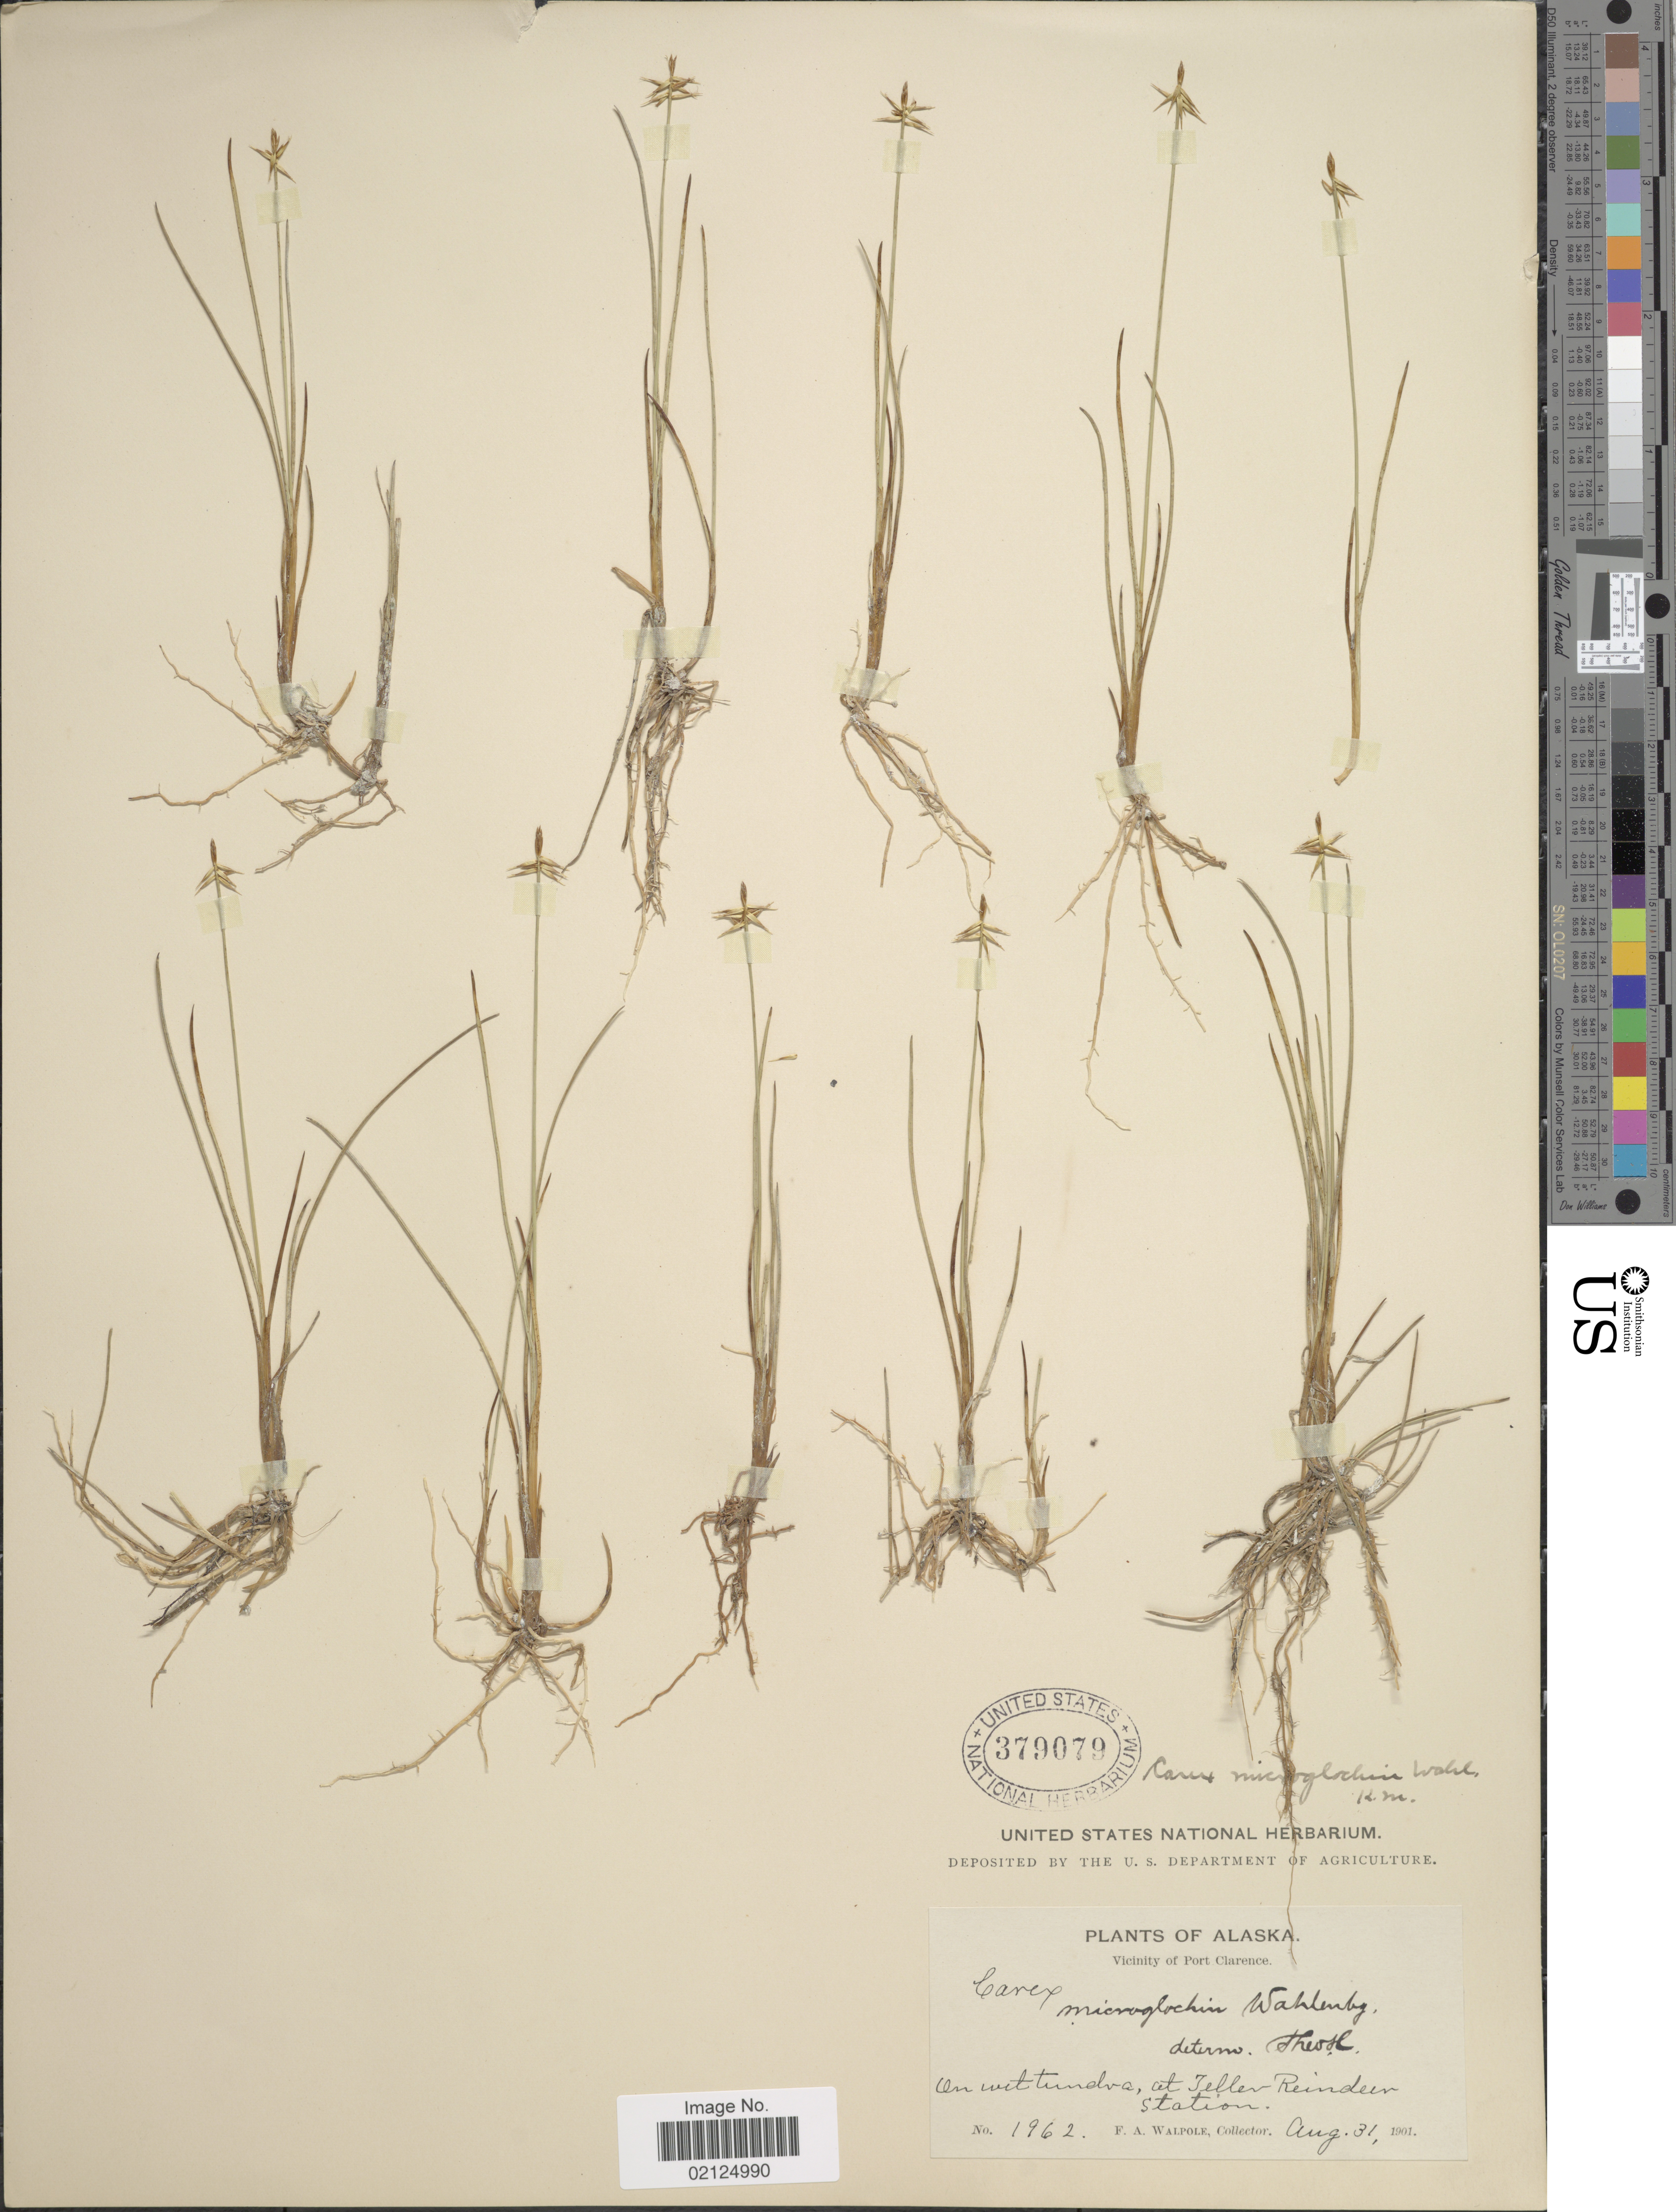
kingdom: Plantae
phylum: Tracheophyta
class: Liliopsida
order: Poales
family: Cyperaceae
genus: Carex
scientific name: Carex microglochin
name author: Wahlenb.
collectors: F. Walpole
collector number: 1962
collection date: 1901-08-31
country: United States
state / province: Alaska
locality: Vicinity of Port Clarence, at Teller Reindeer Station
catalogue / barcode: US 379079